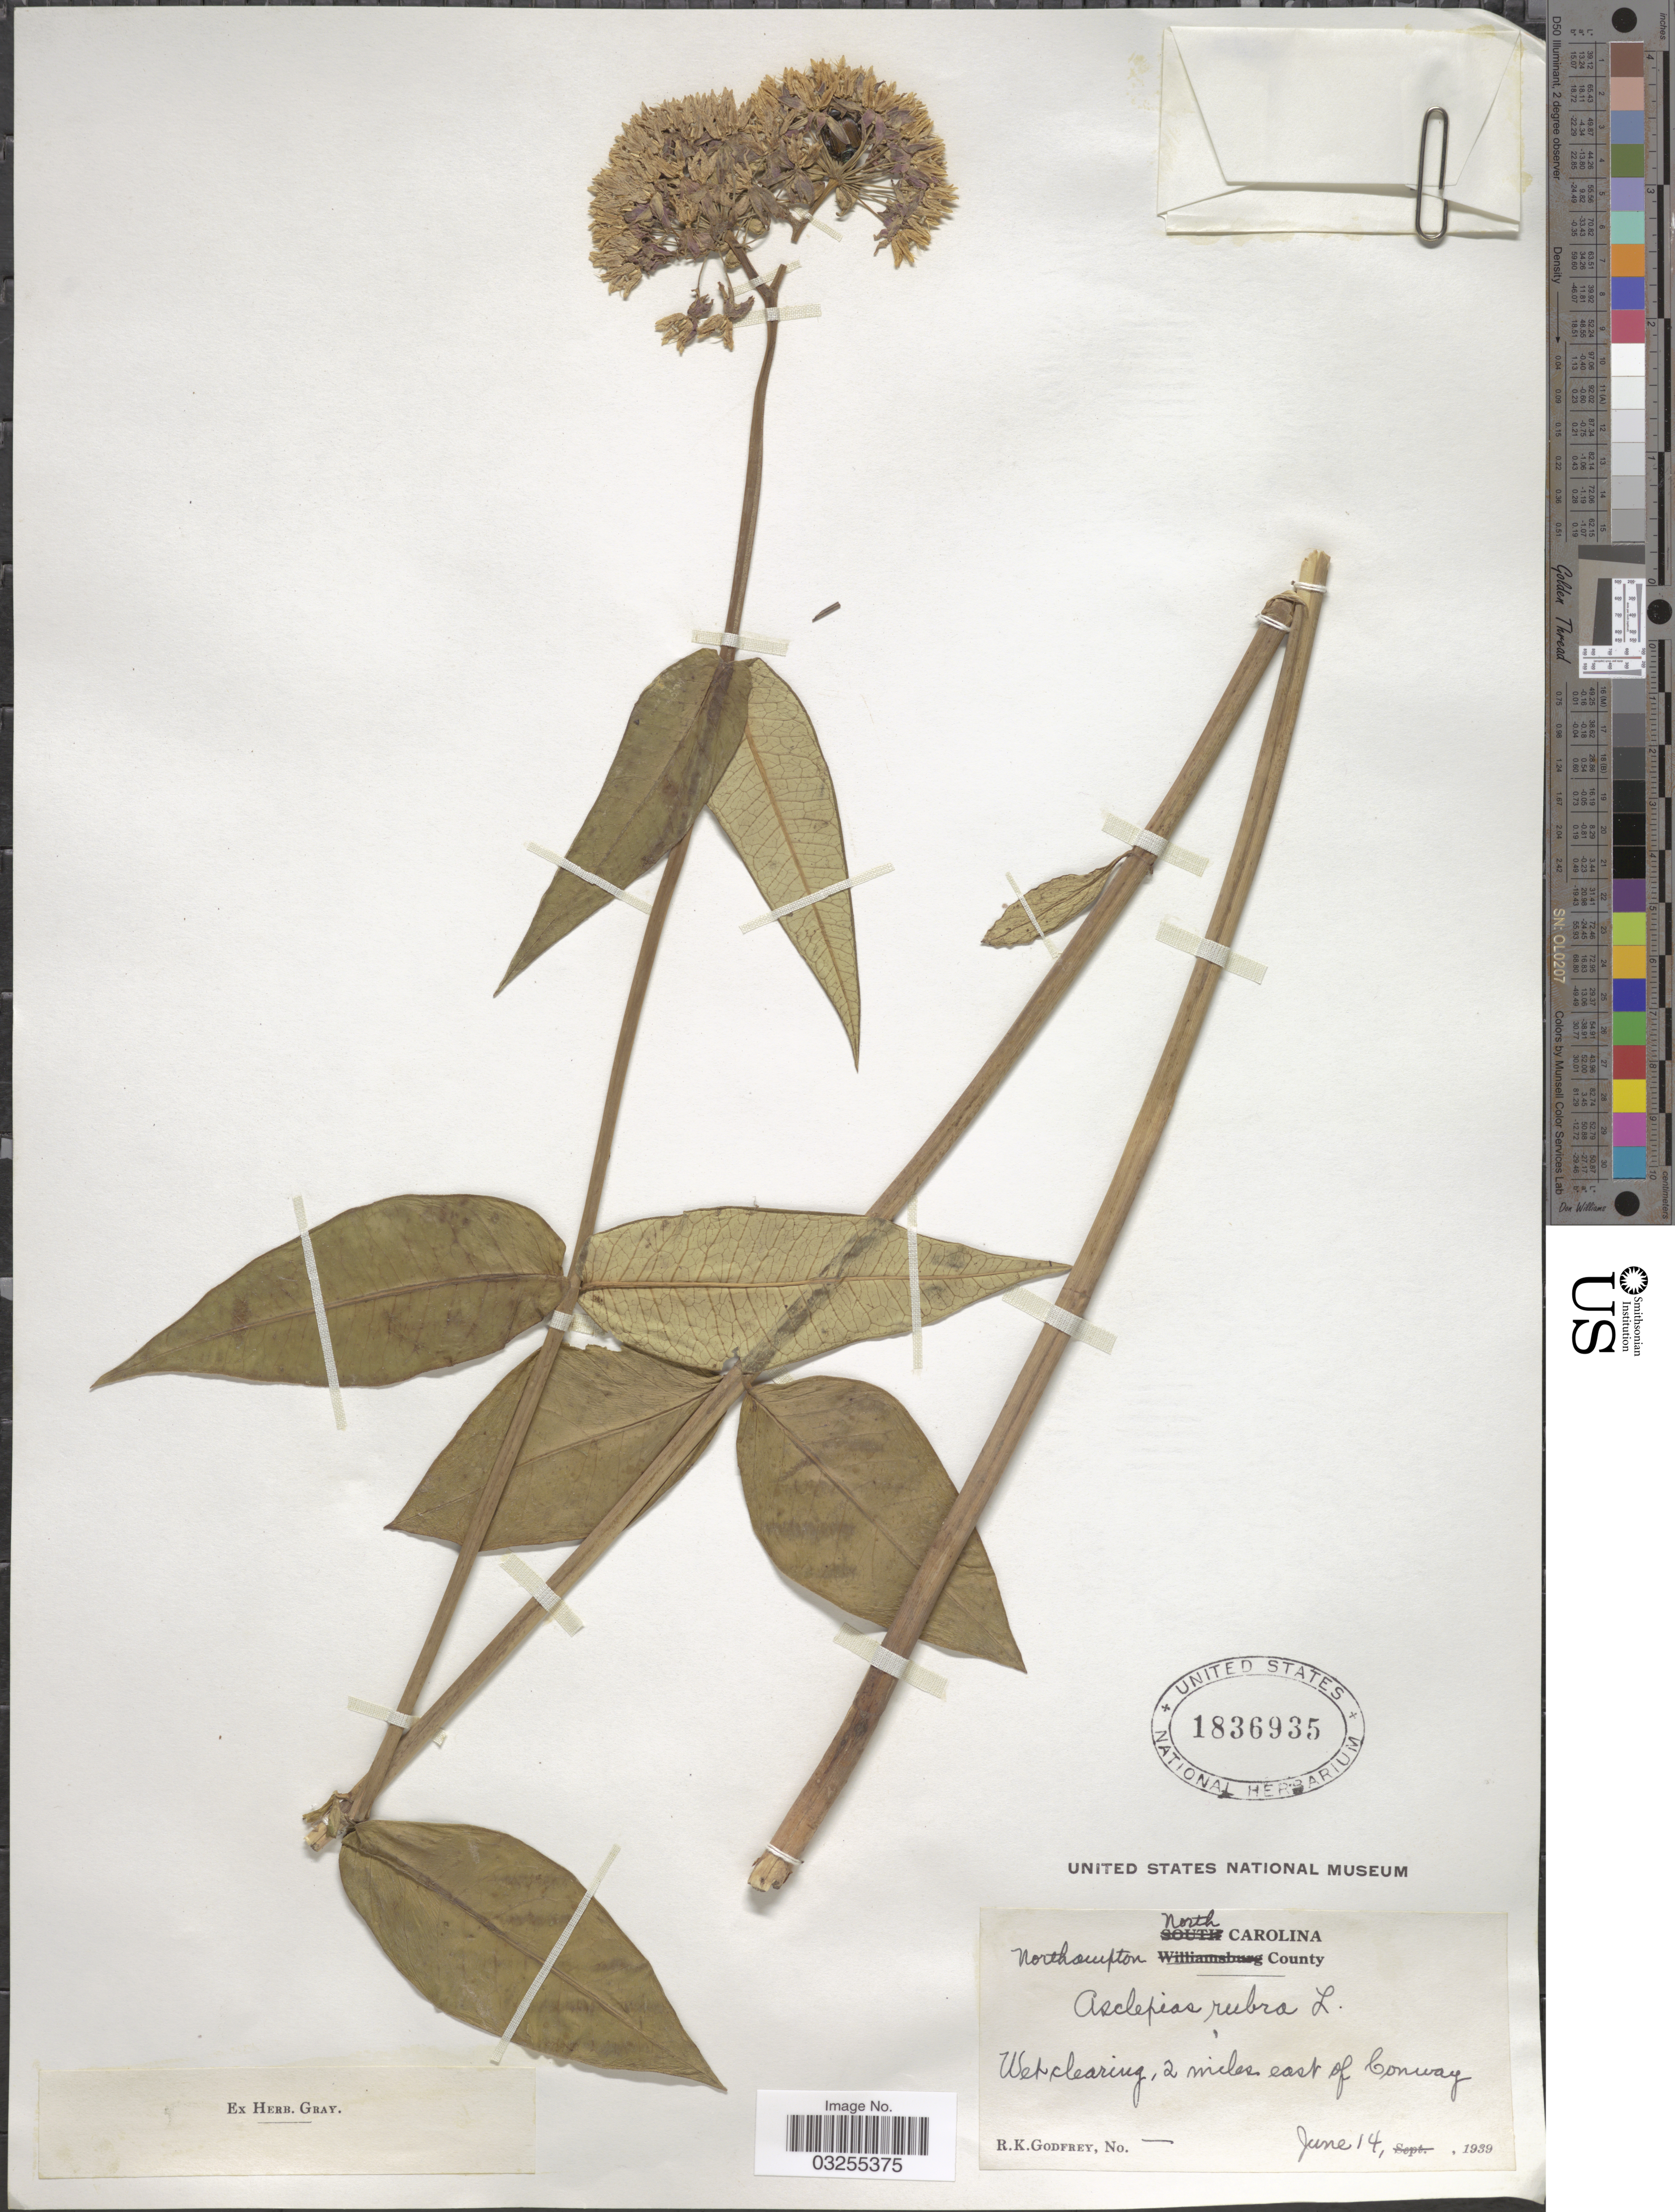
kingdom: Plantae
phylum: Tracheophyta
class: Magnoliopsida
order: Gentianales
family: Apocynaceae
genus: Asclepias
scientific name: Asclepias rubra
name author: L.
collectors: R. K. Godfrey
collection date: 1939-06-14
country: United States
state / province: North Carolina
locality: Northampton County. Wet clearing, 2 miles east of Conway.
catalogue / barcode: US 1836935